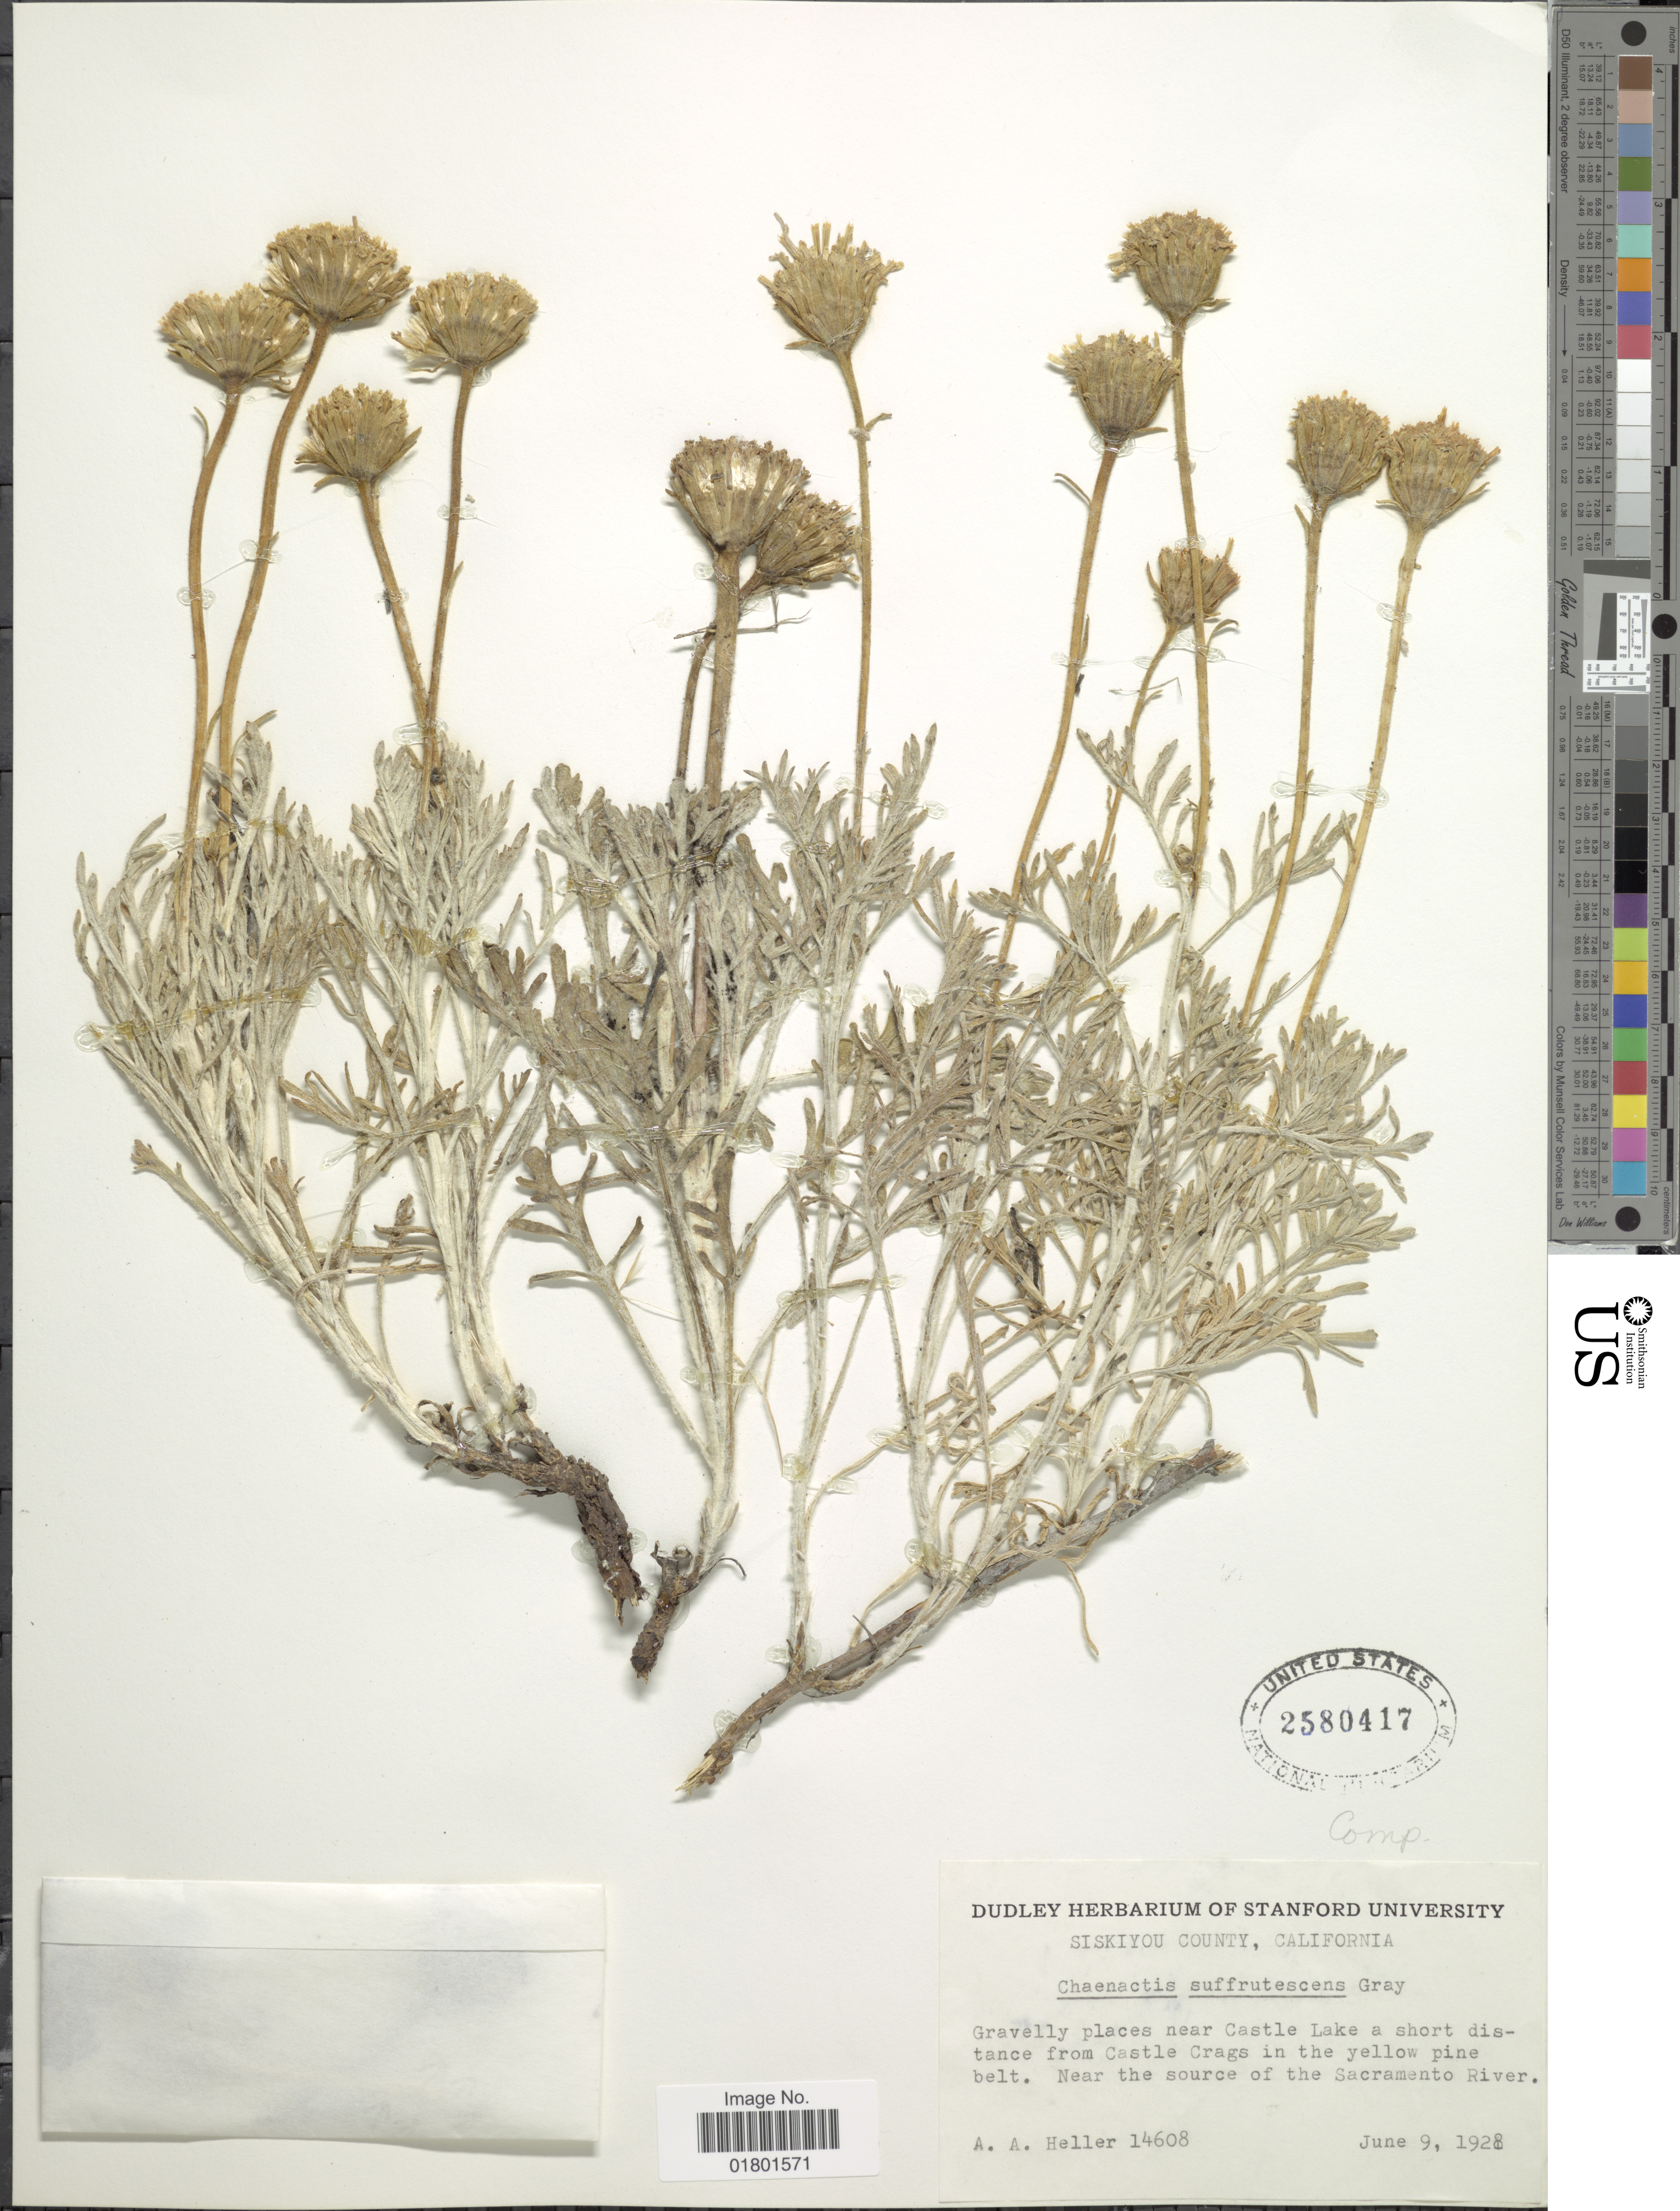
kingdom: Plantae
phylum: Tracheophyta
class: Magnoliopsida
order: Asterales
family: Asteraceae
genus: Chaenactis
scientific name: Chaenactis suffrutescens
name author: A. Gray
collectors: A. A. Heller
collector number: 14608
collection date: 1928-06-09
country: United States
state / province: California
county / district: Siskiyou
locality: Siskiyou county, near the source of the Sacramento River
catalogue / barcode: US 2580417